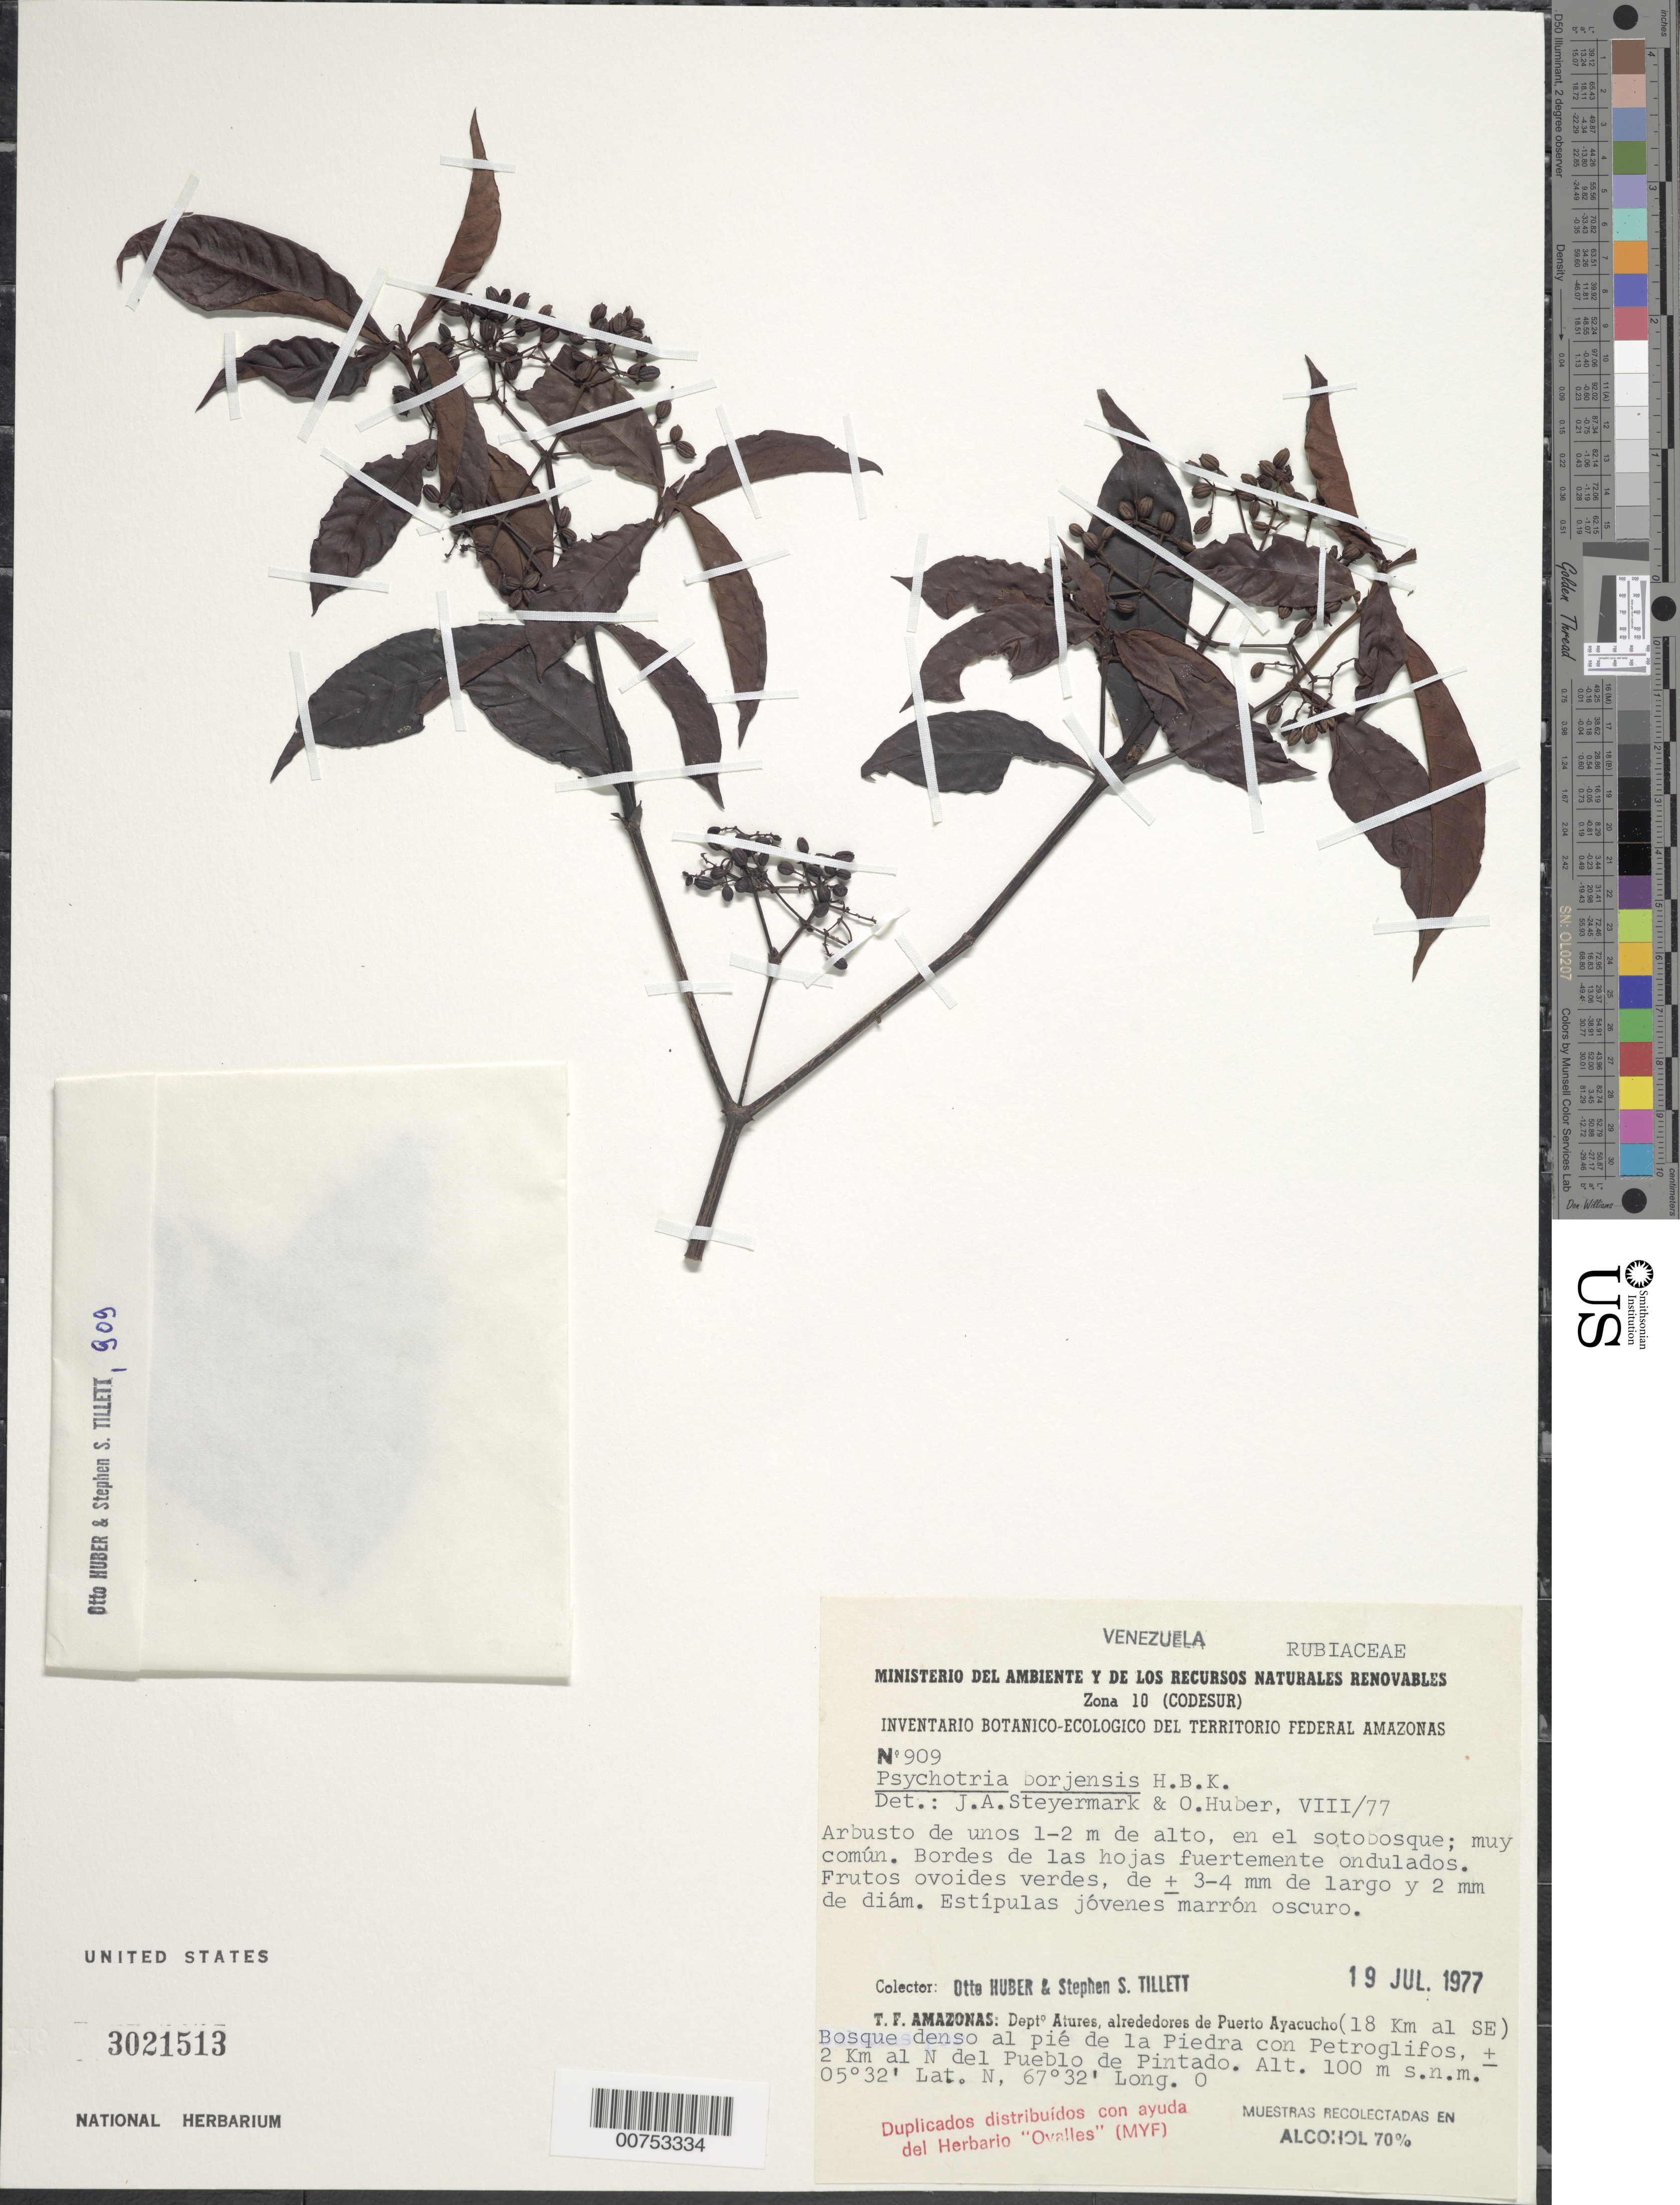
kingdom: Plantae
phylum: Tracheophyta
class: Magnoliopsida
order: Gentianales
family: Rubiaceae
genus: Psychotria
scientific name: Psychotria borjensis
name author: Kunth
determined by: Steyermark, J. A.; Huber, O.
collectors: O. Huber & S. S. Tillett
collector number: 909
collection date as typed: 19-Jul-77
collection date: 1977-07-19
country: Venezuela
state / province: Amazonas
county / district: Atures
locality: Puerto Ayacucho, piedra con Petroglifos, ± 2 m al N del Pueblo de Pintado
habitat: Bosque denso; en el sotobosque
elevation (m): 100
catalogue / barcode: US 3021513